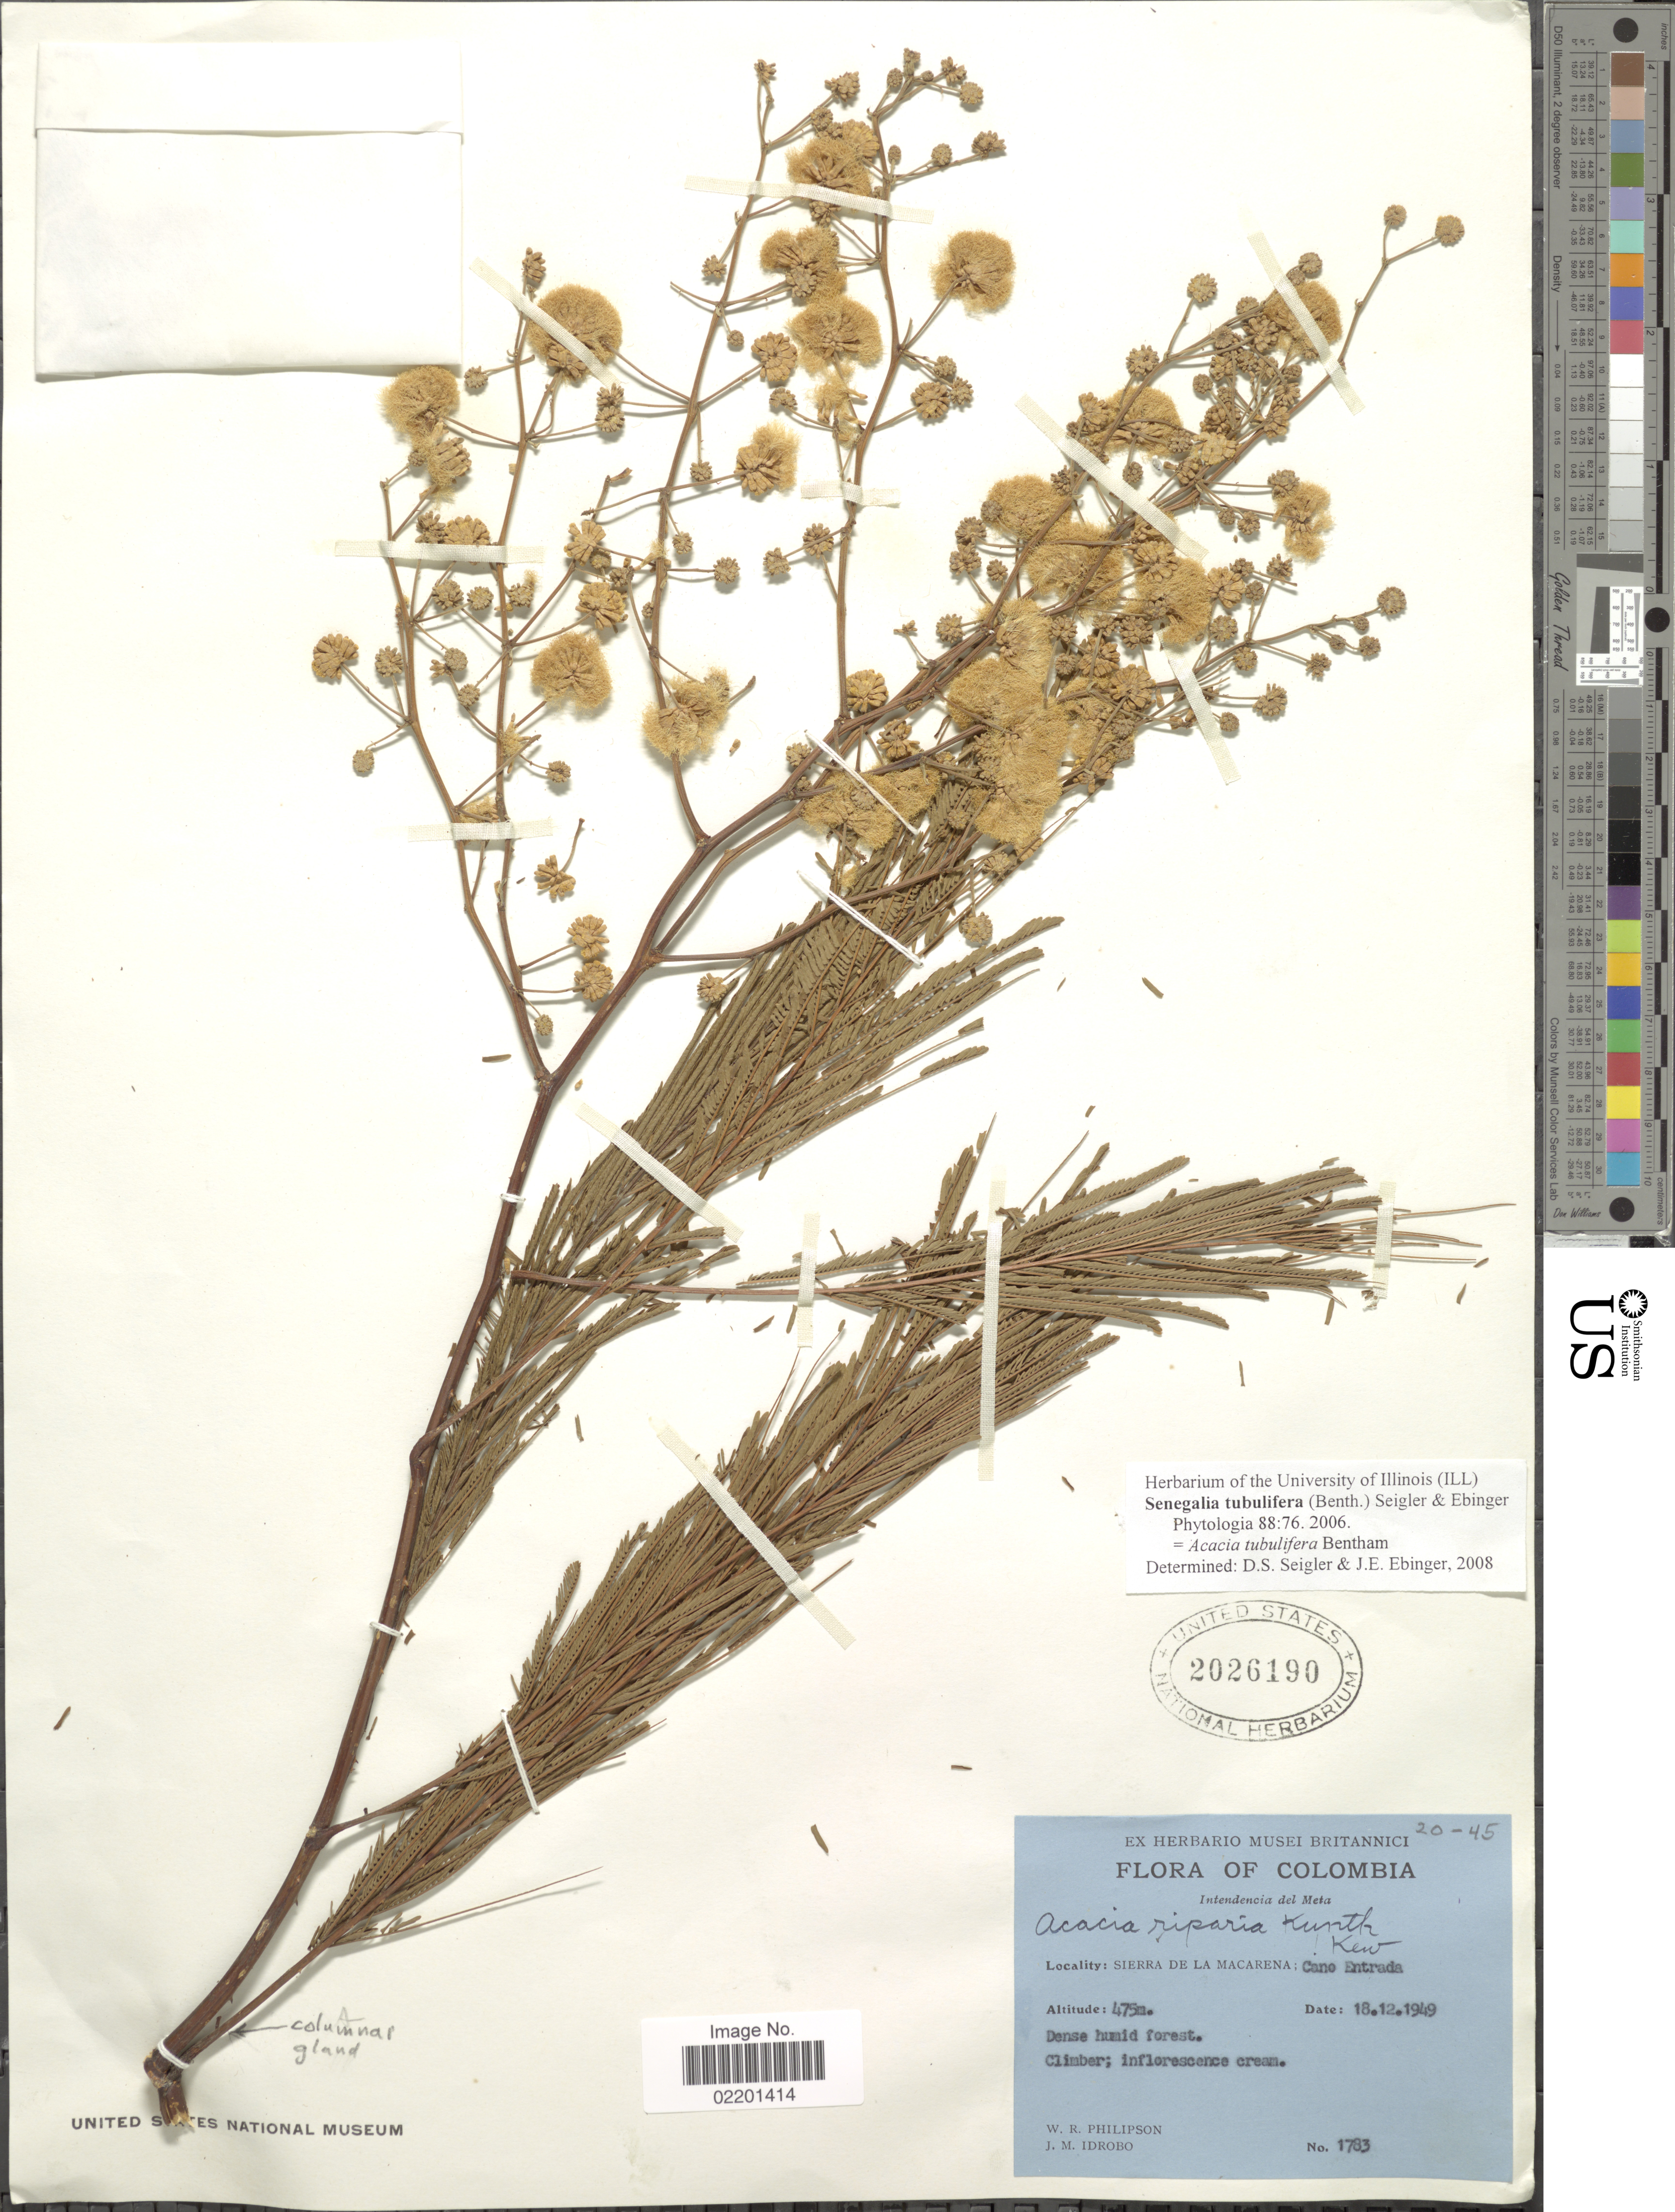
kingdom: Plantae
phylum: Tracheophyta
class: Magnoliopsida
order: Fabales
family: Fabaceae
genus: Senegalia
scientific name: Senegalia tubulifera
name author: (Benth.) Seigler & Ebinger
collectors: W. R. Philipson & J. M. Idrobo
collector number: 1783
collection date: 1949-12-18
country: Colombia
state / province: Meta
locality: Intendencia del Meta, Sierra De La Macarena: Cano Entrada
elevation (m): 475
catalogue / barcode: US 2026190